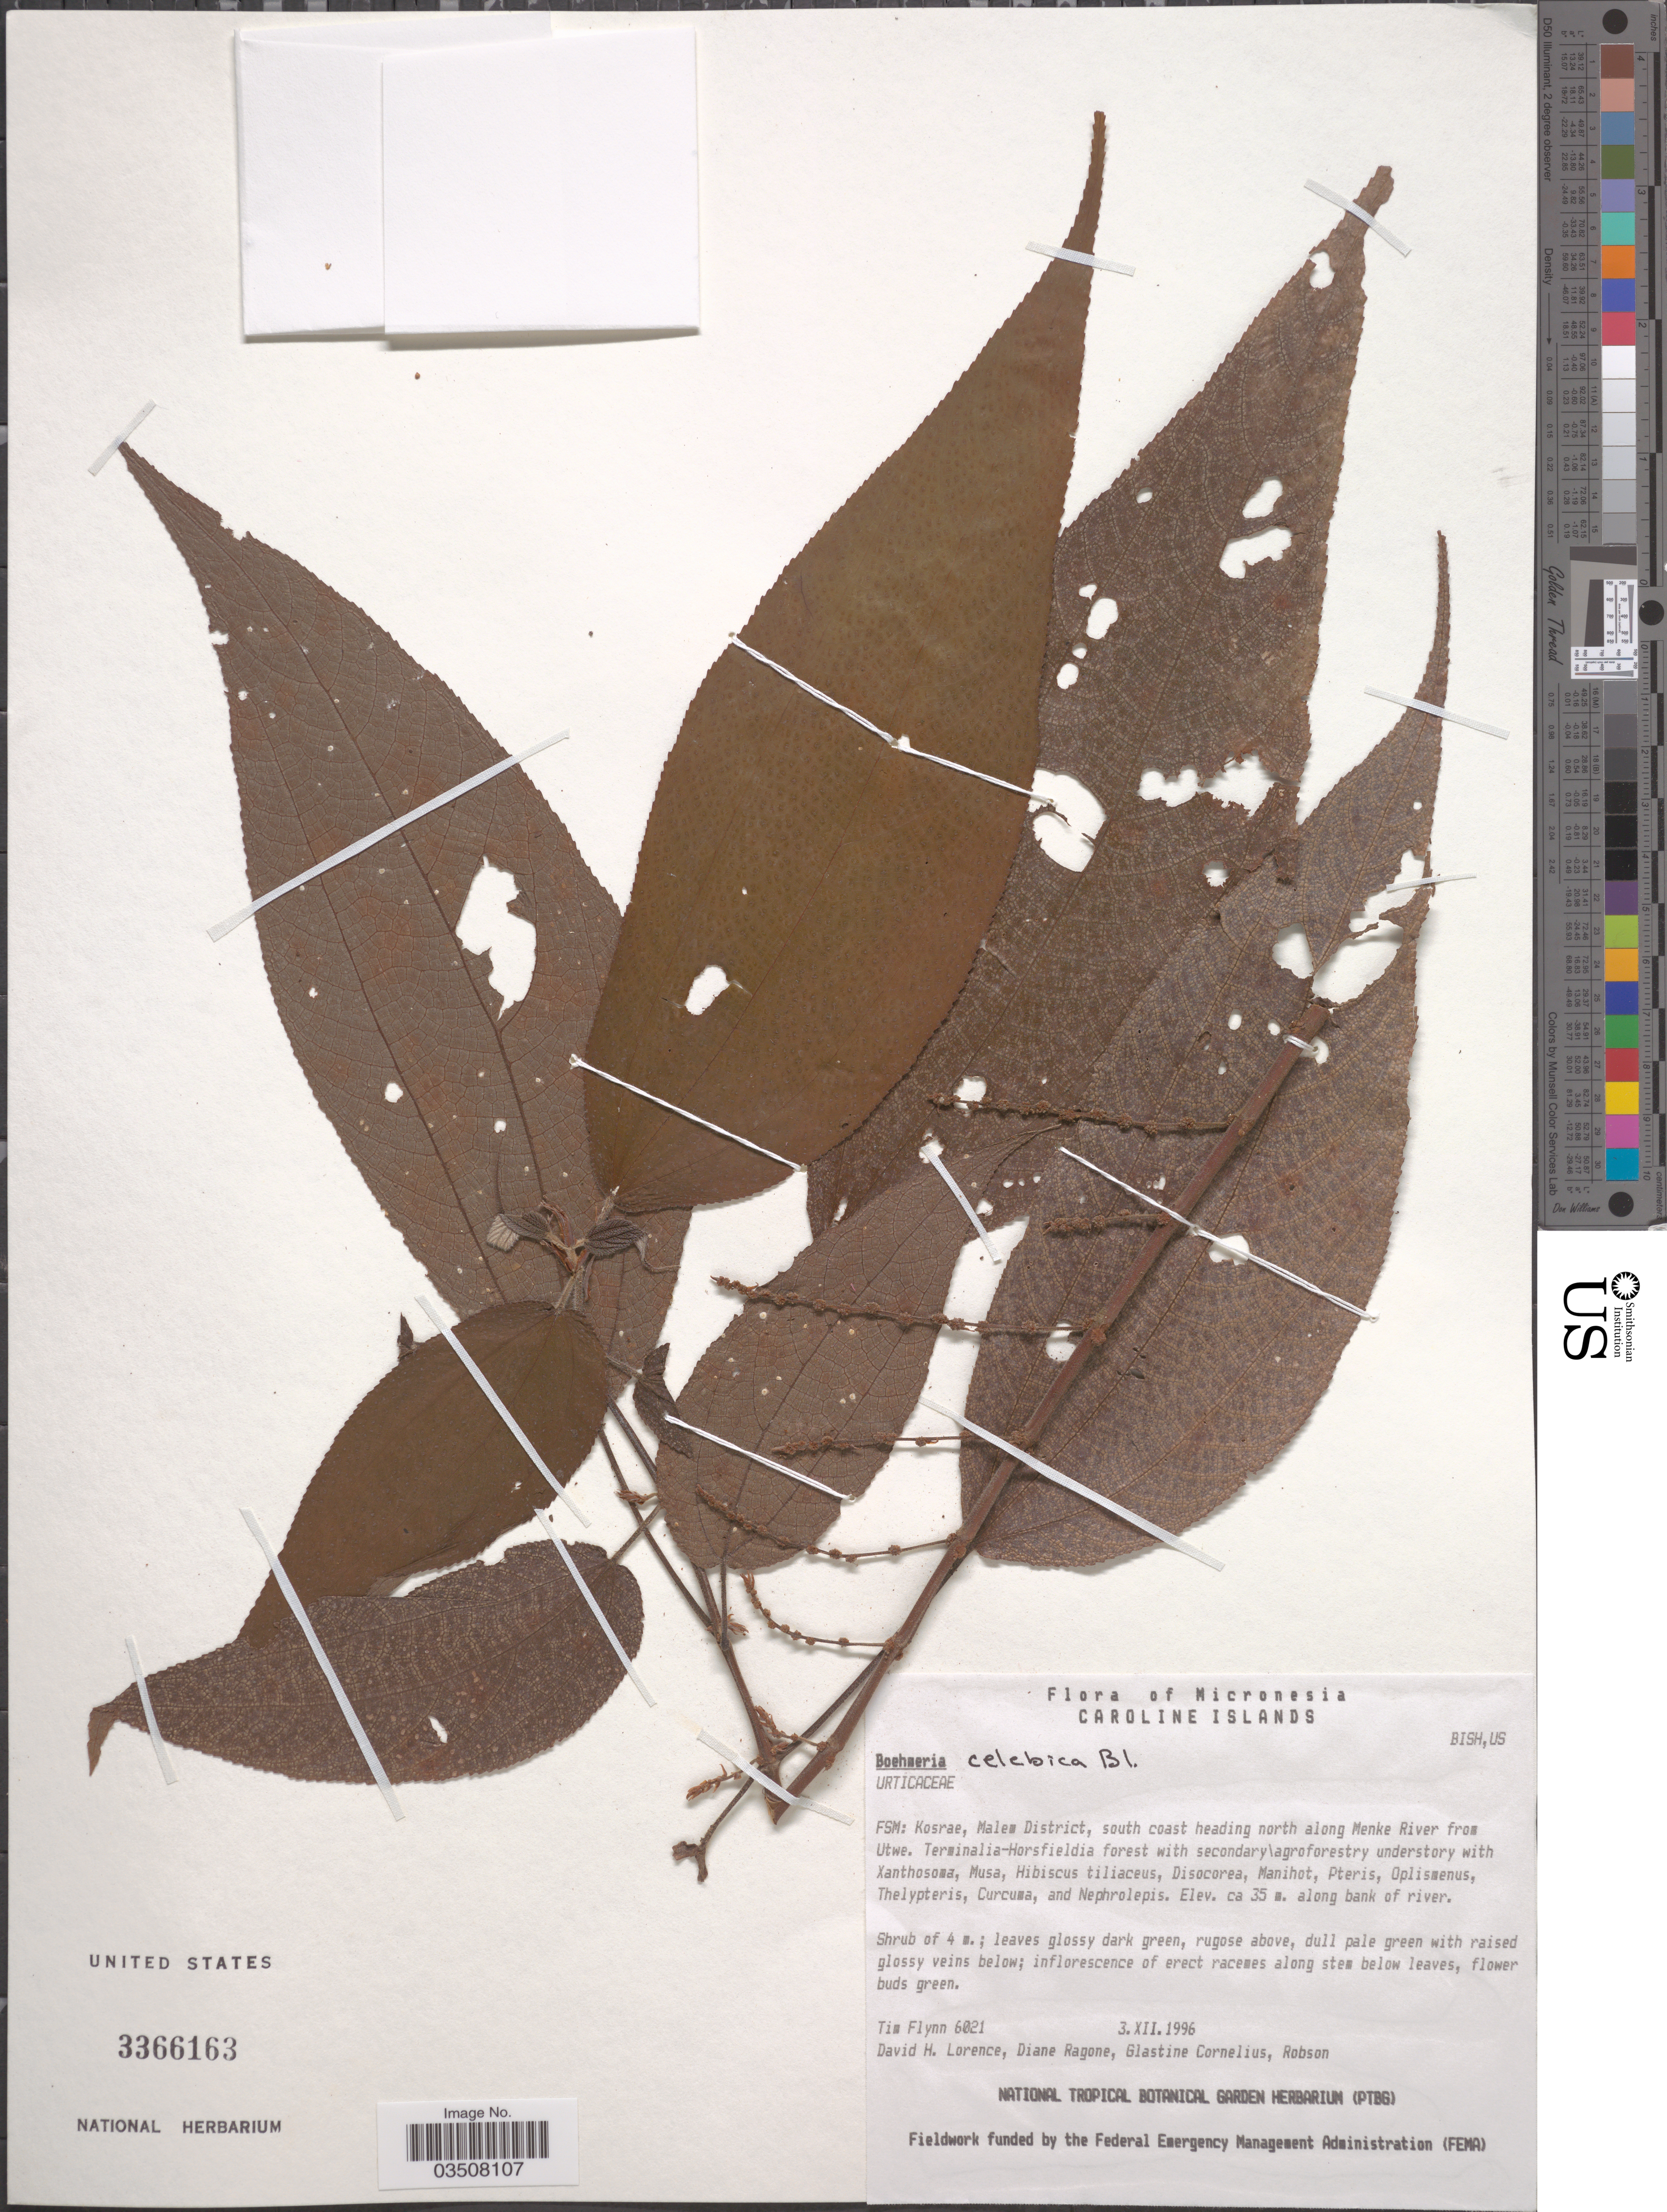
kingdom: Plantae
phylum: Tracheophyta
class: Magnoliopsida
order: Rosales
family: Urticaceae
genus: Boehmeria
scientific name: Boehmeria celebica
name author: Blume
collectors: T. Flynn, D. Lorence, D. Ragone, G. Cornelius & Robson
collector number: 6021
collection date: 1996-12-03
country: Micronesia, Federated States of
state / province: Kosrae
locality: FSM: Kosrae, Malem District, south coast heading north along Menke River from Utwe, along bank of river.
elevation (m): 35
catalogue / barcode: US 3366163